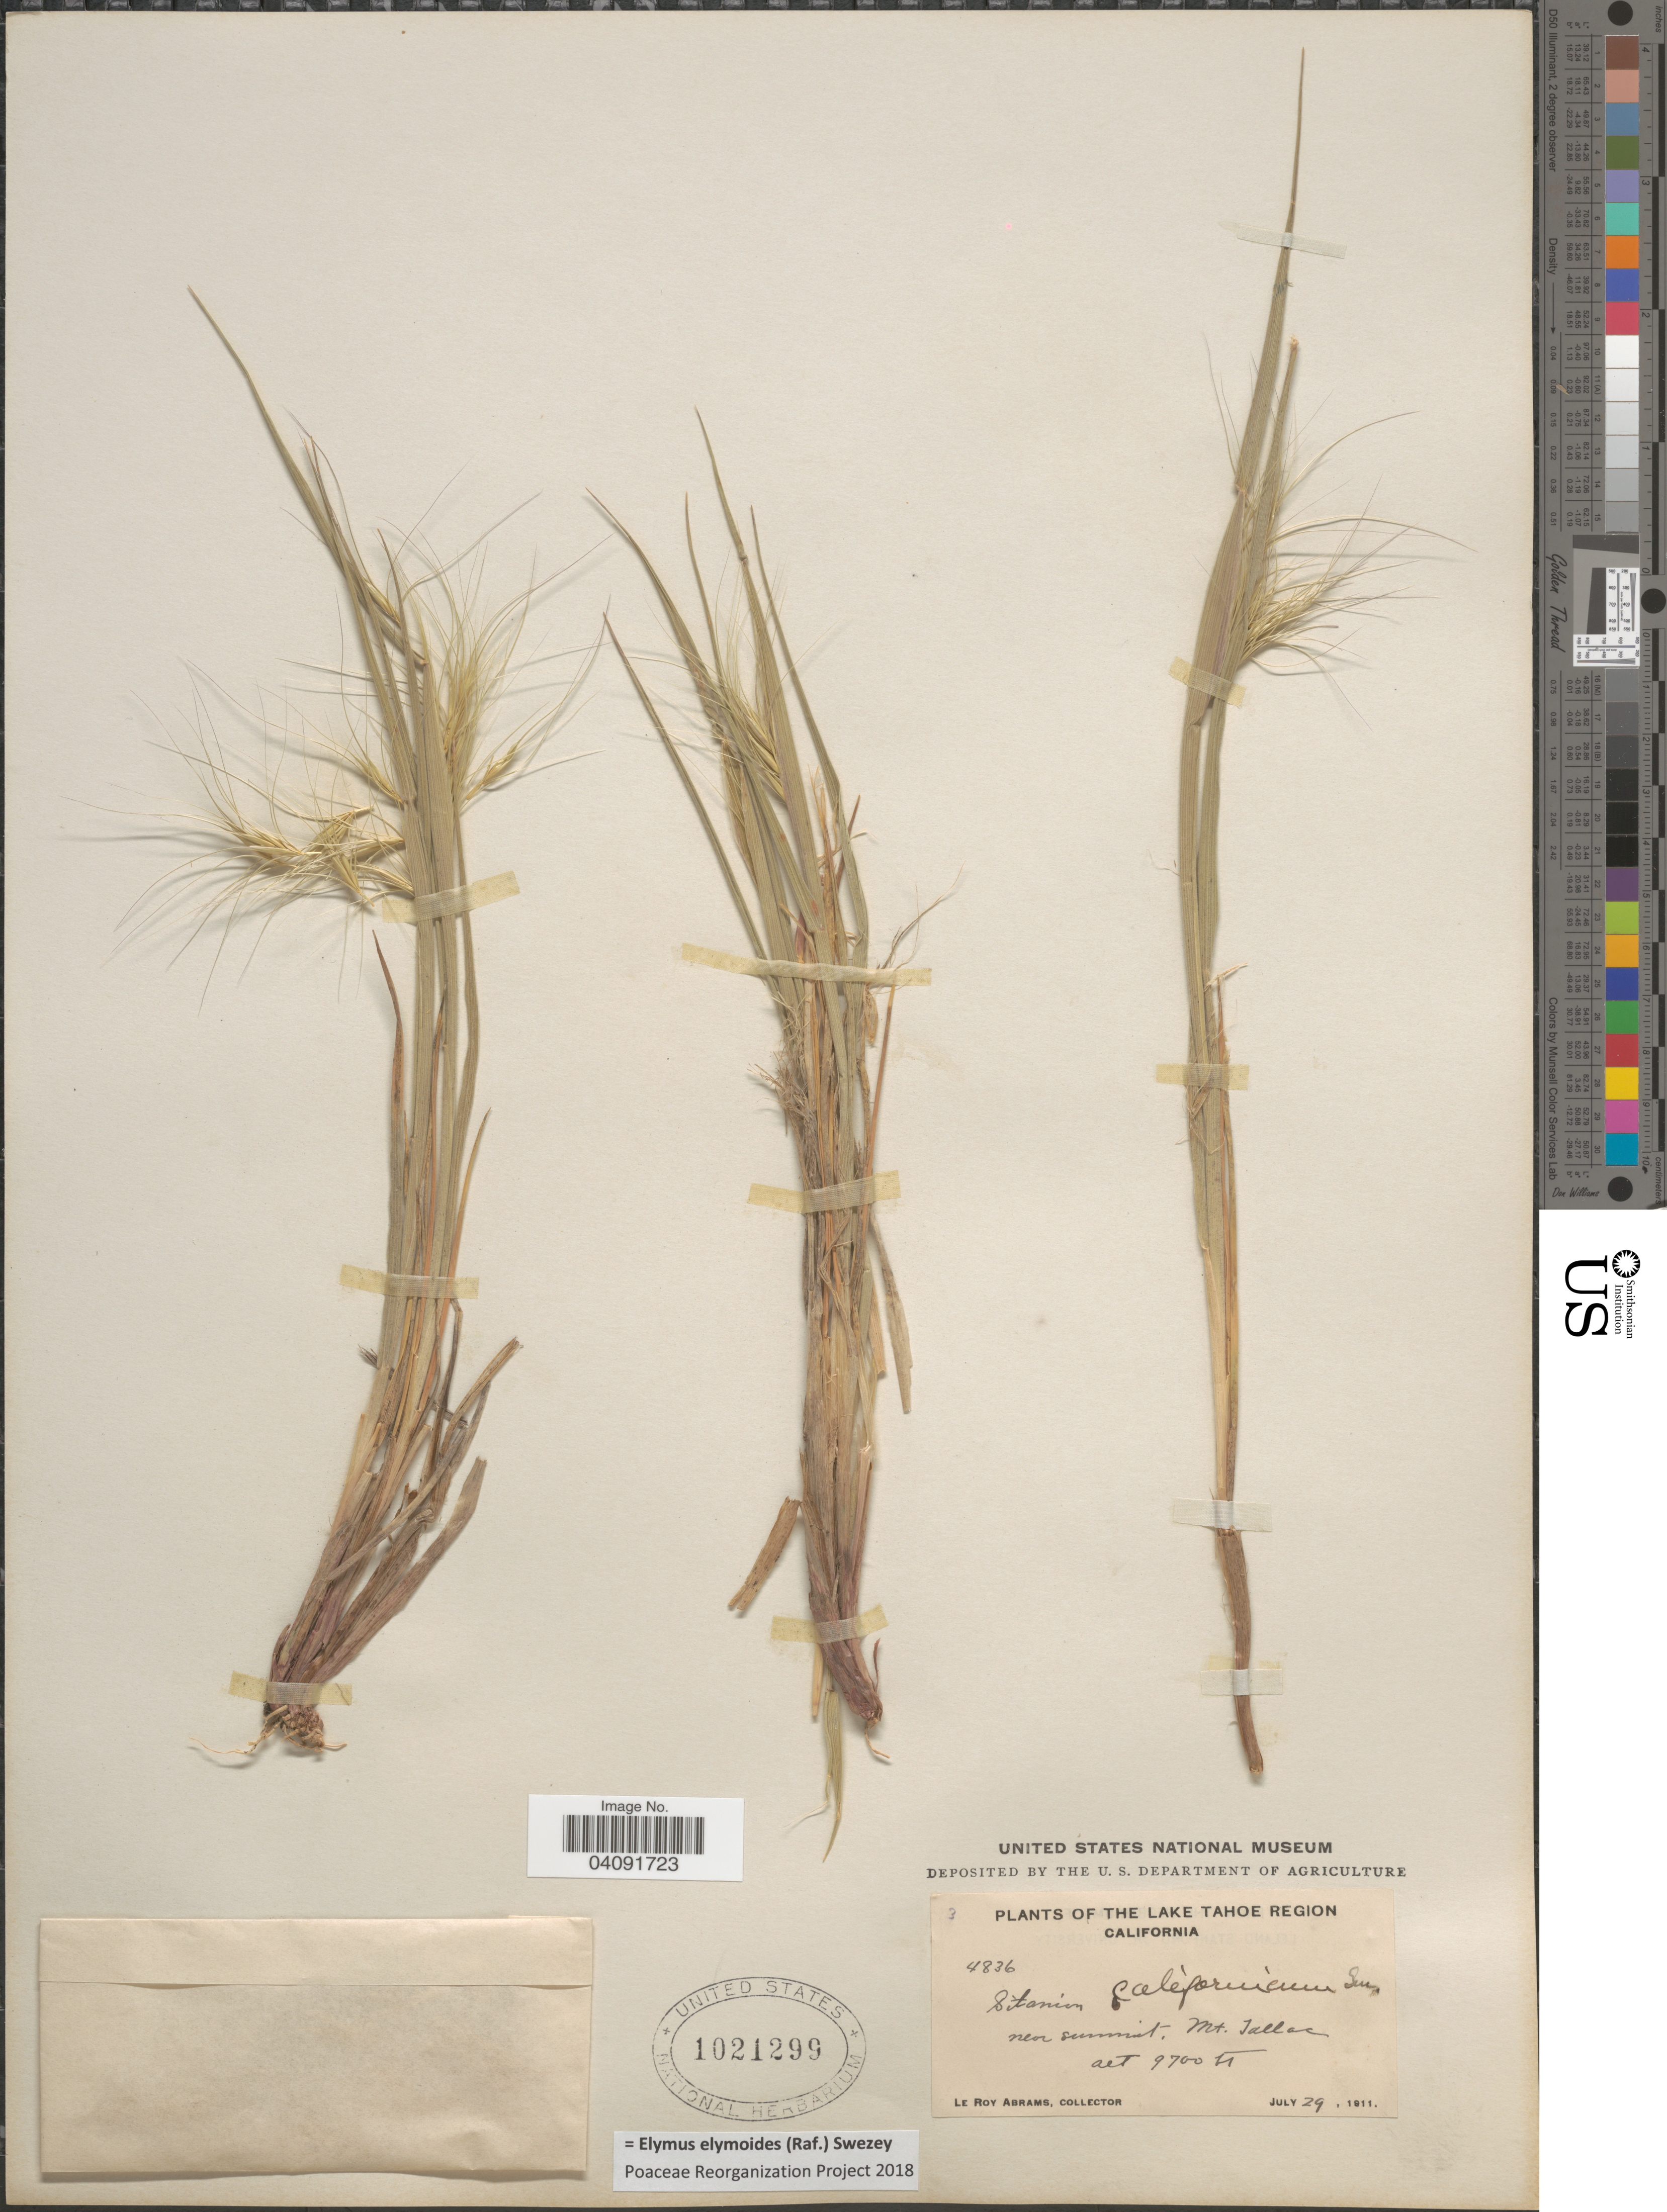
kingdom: Plantae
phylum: Tracheophyta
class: Liliopsida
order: Poales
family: Poaceae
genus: Elymus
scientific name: Elymus elymoides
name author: (Raf.) Swezey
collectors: L. Abrams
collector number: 4836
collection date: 1911-07-29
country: United States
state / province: California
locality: The Lake Tahoe Region. Near summit, Mt. Tallac.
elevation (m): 2957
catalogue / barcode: US 1021299